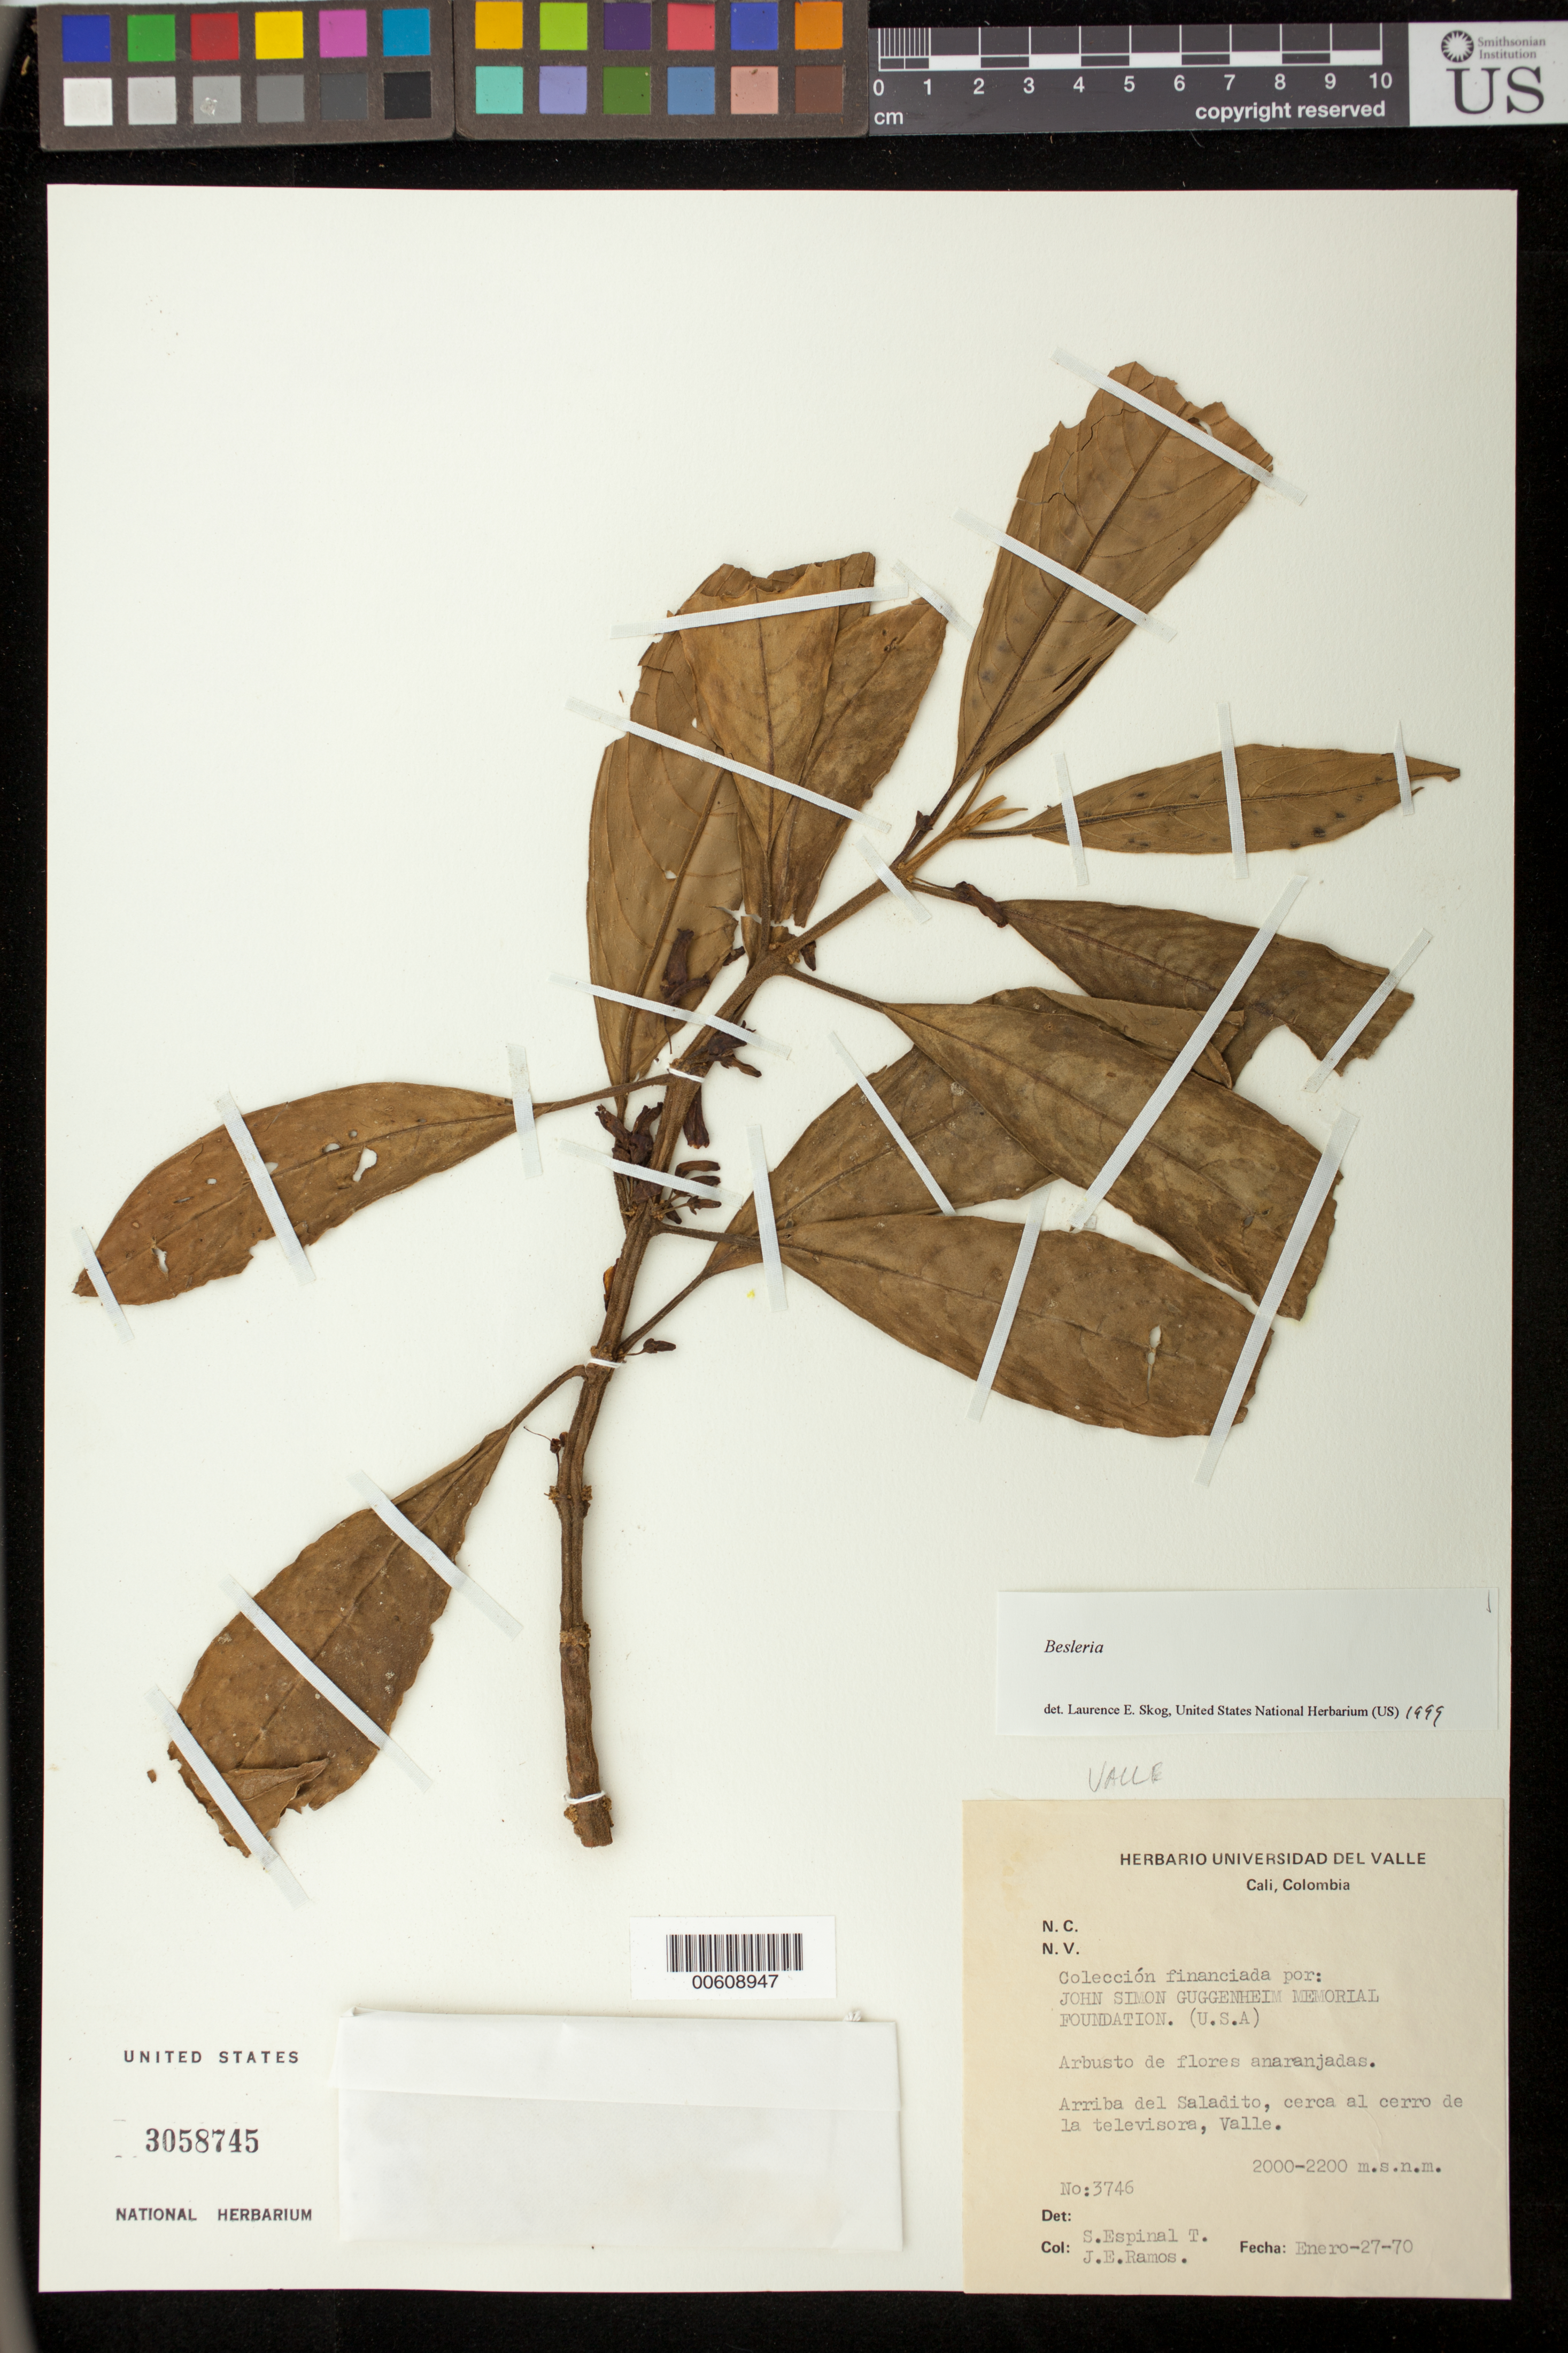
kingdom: Plantae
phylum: Tracheophyta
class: Magnoliopsida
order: Lamiales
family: Gesneriaceae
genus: Besleria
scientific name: Besleria sp.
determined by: Skog, Laurence E.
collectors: T. S. Espinal & J. E. Ramos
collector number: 3746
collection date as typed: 27 Jan 1970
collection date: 1970-01-27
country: Colombia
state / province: Valle del Cauca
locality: Arriba del Saladito, cerca al cerro de la televisora, Valle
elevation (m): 2000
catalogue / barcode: US 3058745